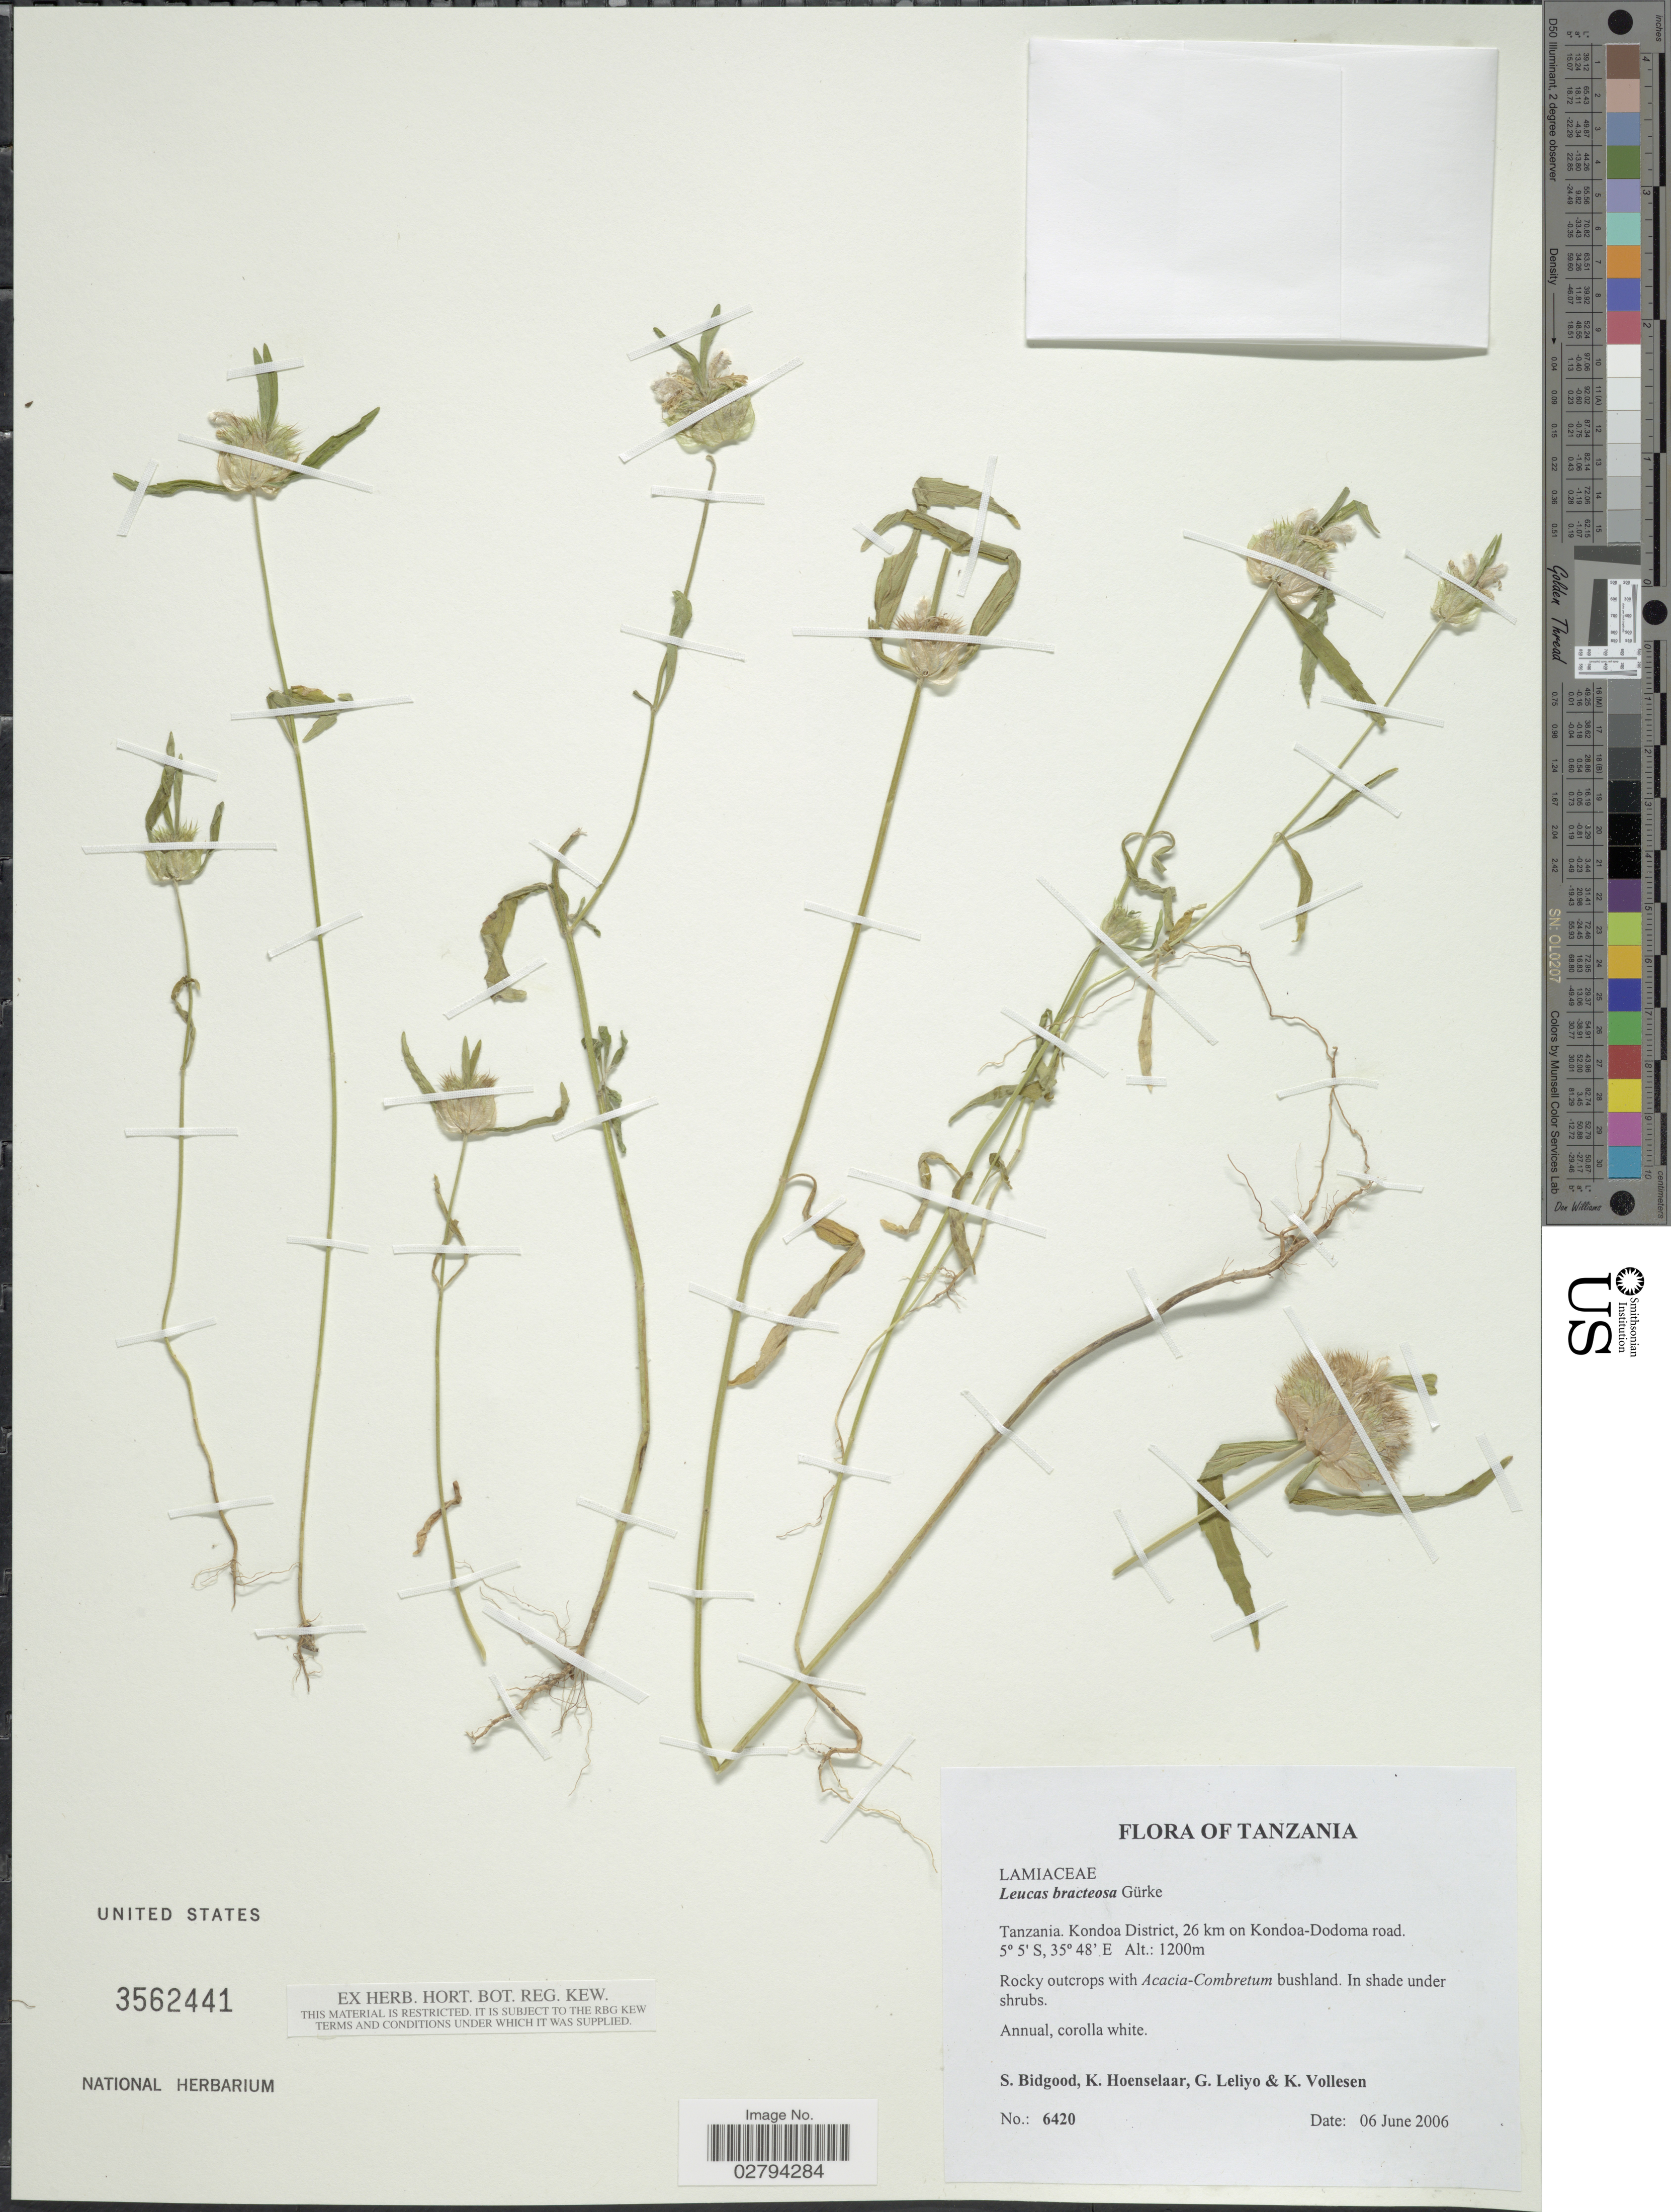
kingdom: Plantae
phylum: Tracheophyta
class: Magnoliopsida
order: Lamiales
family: Lamiaceae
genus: Leucas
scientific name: Leucas bracteosa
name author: Gürke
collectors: S. Bidgood, K. Hoenselaar, G. Leliyo & K. Vollesen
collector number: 6420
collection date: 2006-06-06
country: Tanzania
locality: Kondoa District, 26 km on Kondoa- Dodoma road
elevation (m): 1200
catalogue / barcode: US 3562441